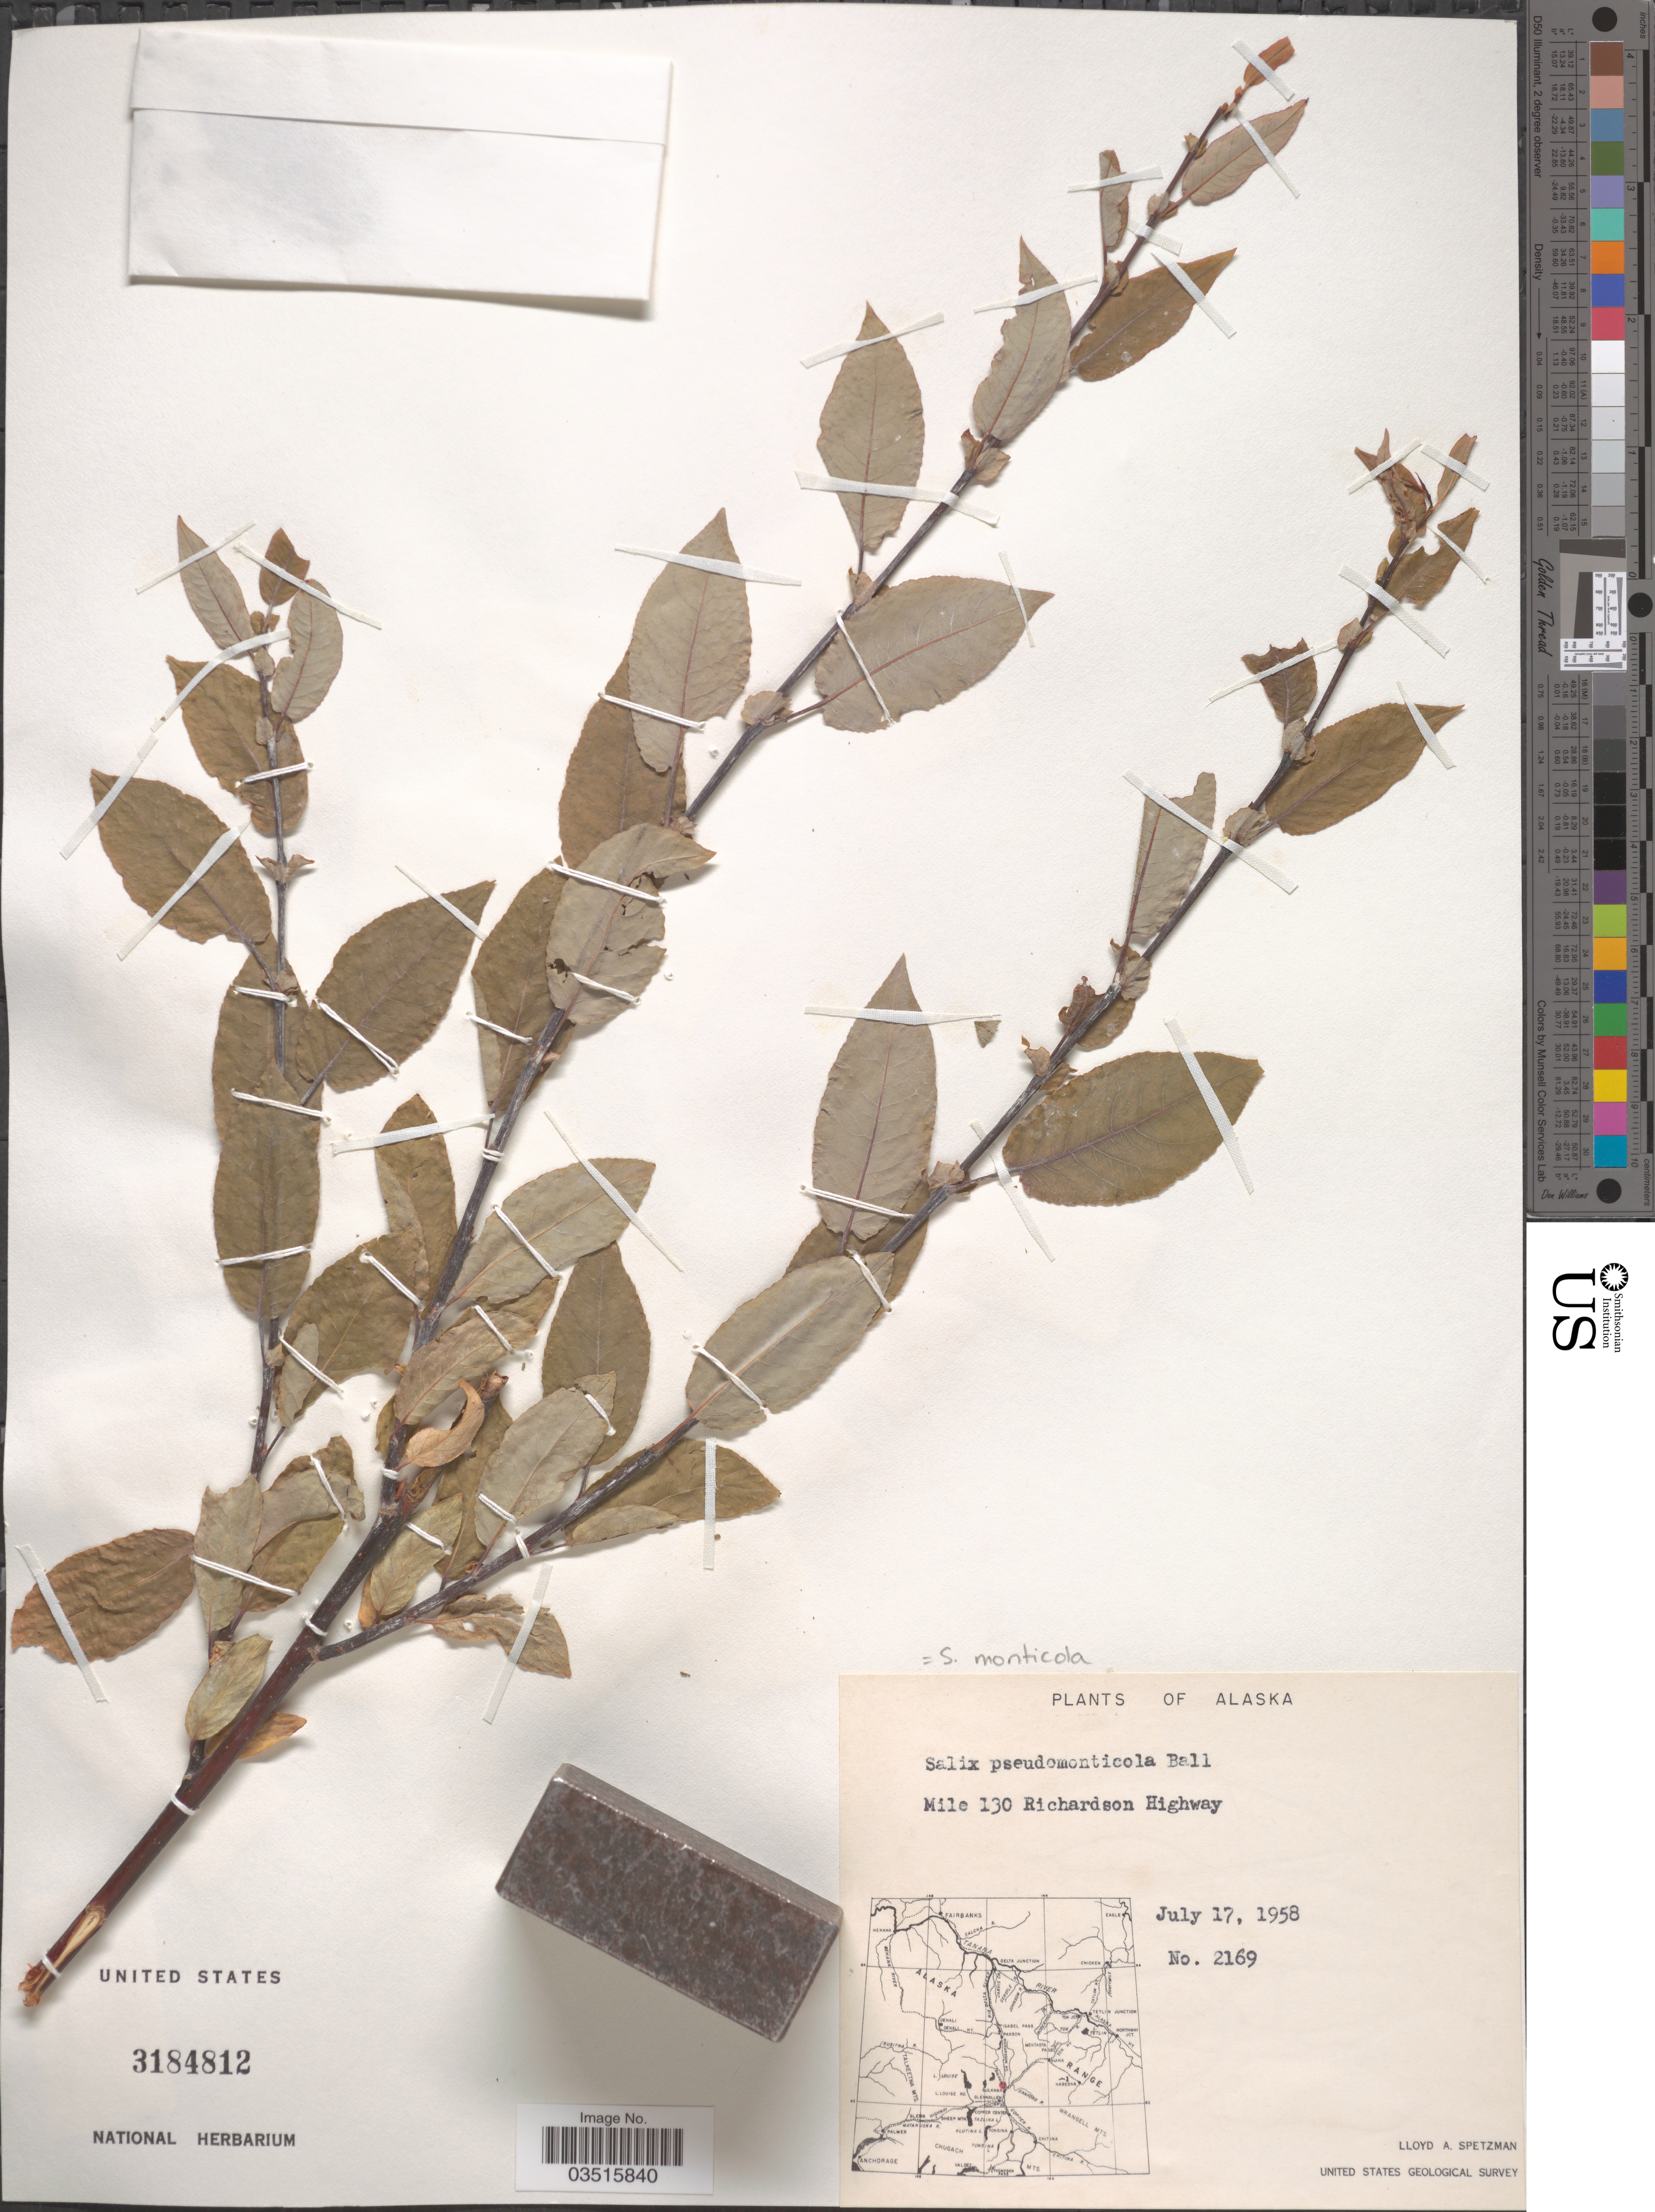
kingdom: Plantae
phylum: Tracheophyta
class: Magnoliopsida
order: Malpighiales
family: Salicaceae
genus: Salix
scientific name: Salix monticola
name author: Bebb.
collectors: L. Spetzman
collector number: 2169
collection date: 1958-07-17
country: United States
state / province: Alaska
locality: Mile 130 Richardson Highway.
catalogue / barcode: US 3184812